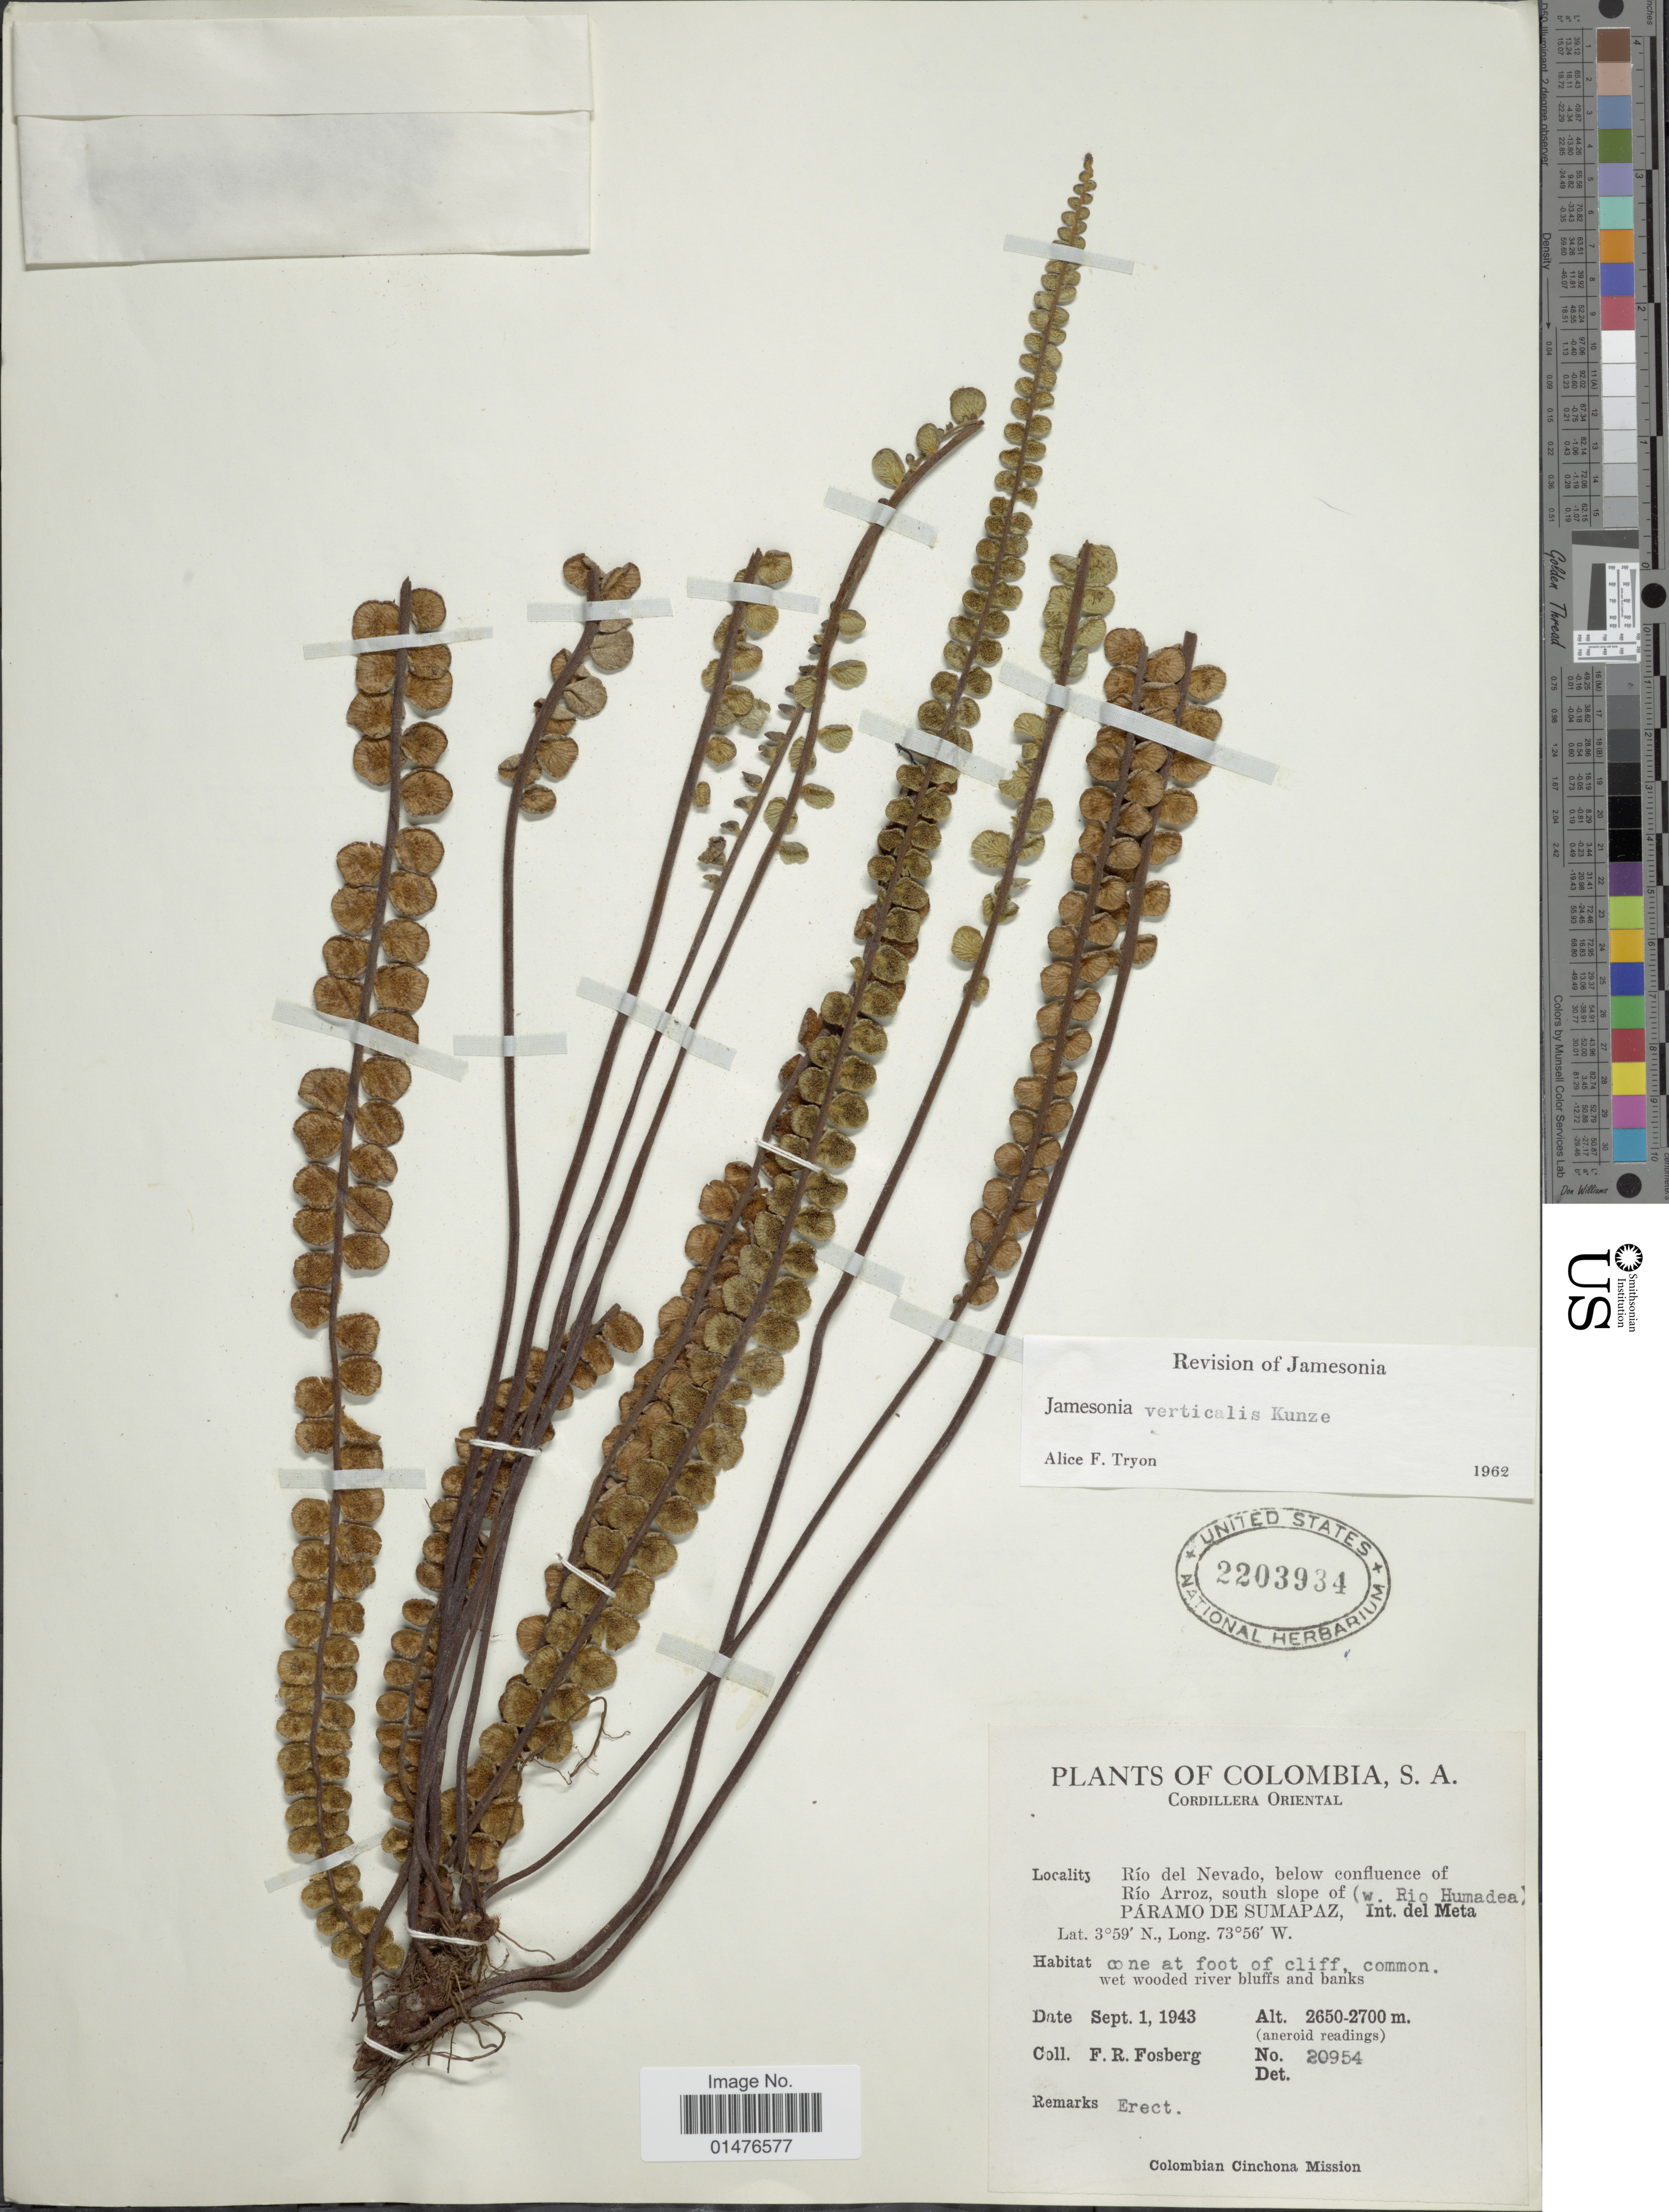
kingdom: Plantae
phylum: Tracheophyta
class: Polypodiopsida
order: Polypodiales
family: Pteridaceae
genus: Jamesonia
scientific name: Jamesonia verticalis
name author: Kunze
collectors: F. R. Fosberg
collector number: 20954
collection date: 1943-09-01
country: Colombia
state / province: Meta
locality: Cordillera Oriental. Río del Nevado, below confluence of Río Arroz, south slope of (w. Rio Humadea). Páramo de Sumapaz, Int. del Meta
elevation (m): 2650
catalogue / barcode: US 2203934